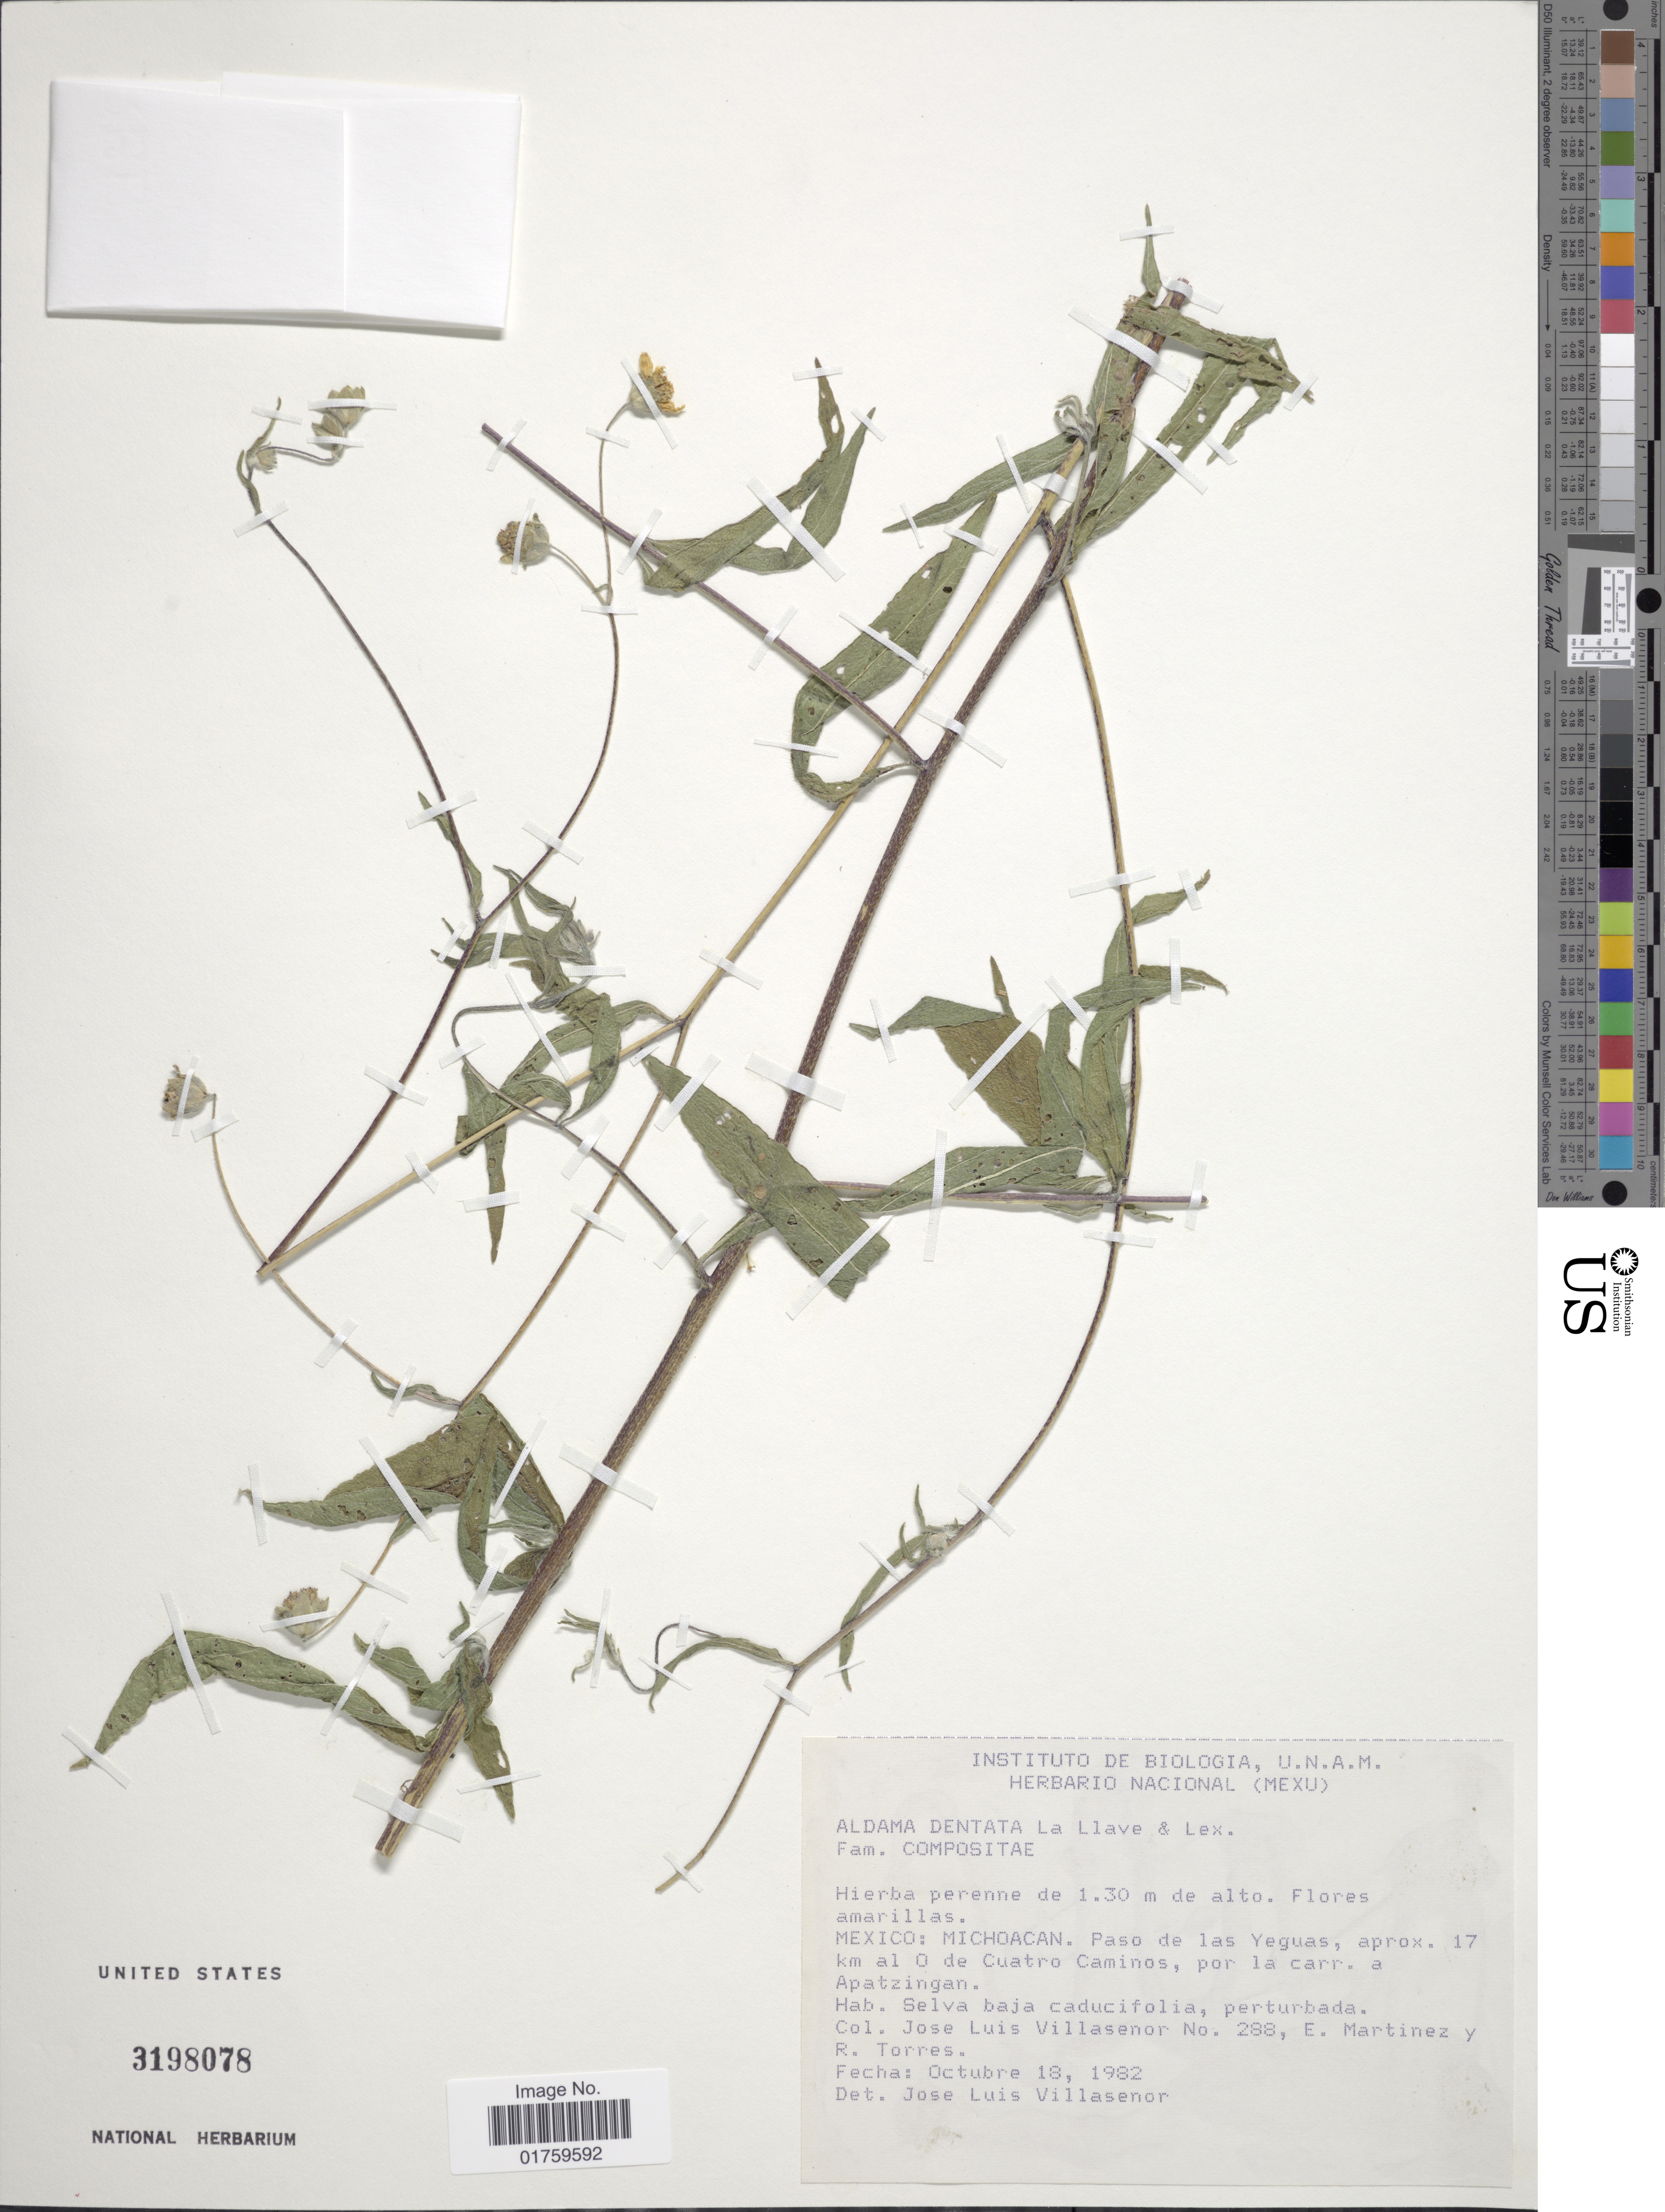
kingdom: Plantae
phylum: Tracheophyta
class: Magnoliopsida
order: Asterales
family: Asteraceae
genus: Aldama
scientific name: Aldama dentata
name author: La Llave ex La Llave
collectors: J. L. Villasenor, E. Martínez & R. Torres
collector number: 288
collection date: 1982-10-18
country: Mexico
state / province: Michoacán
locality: Paso de las Yeguas, aprox. 17 km al O de Cuatro Caminos, por la carr. a Apatzingan.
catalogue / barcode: US 3198078